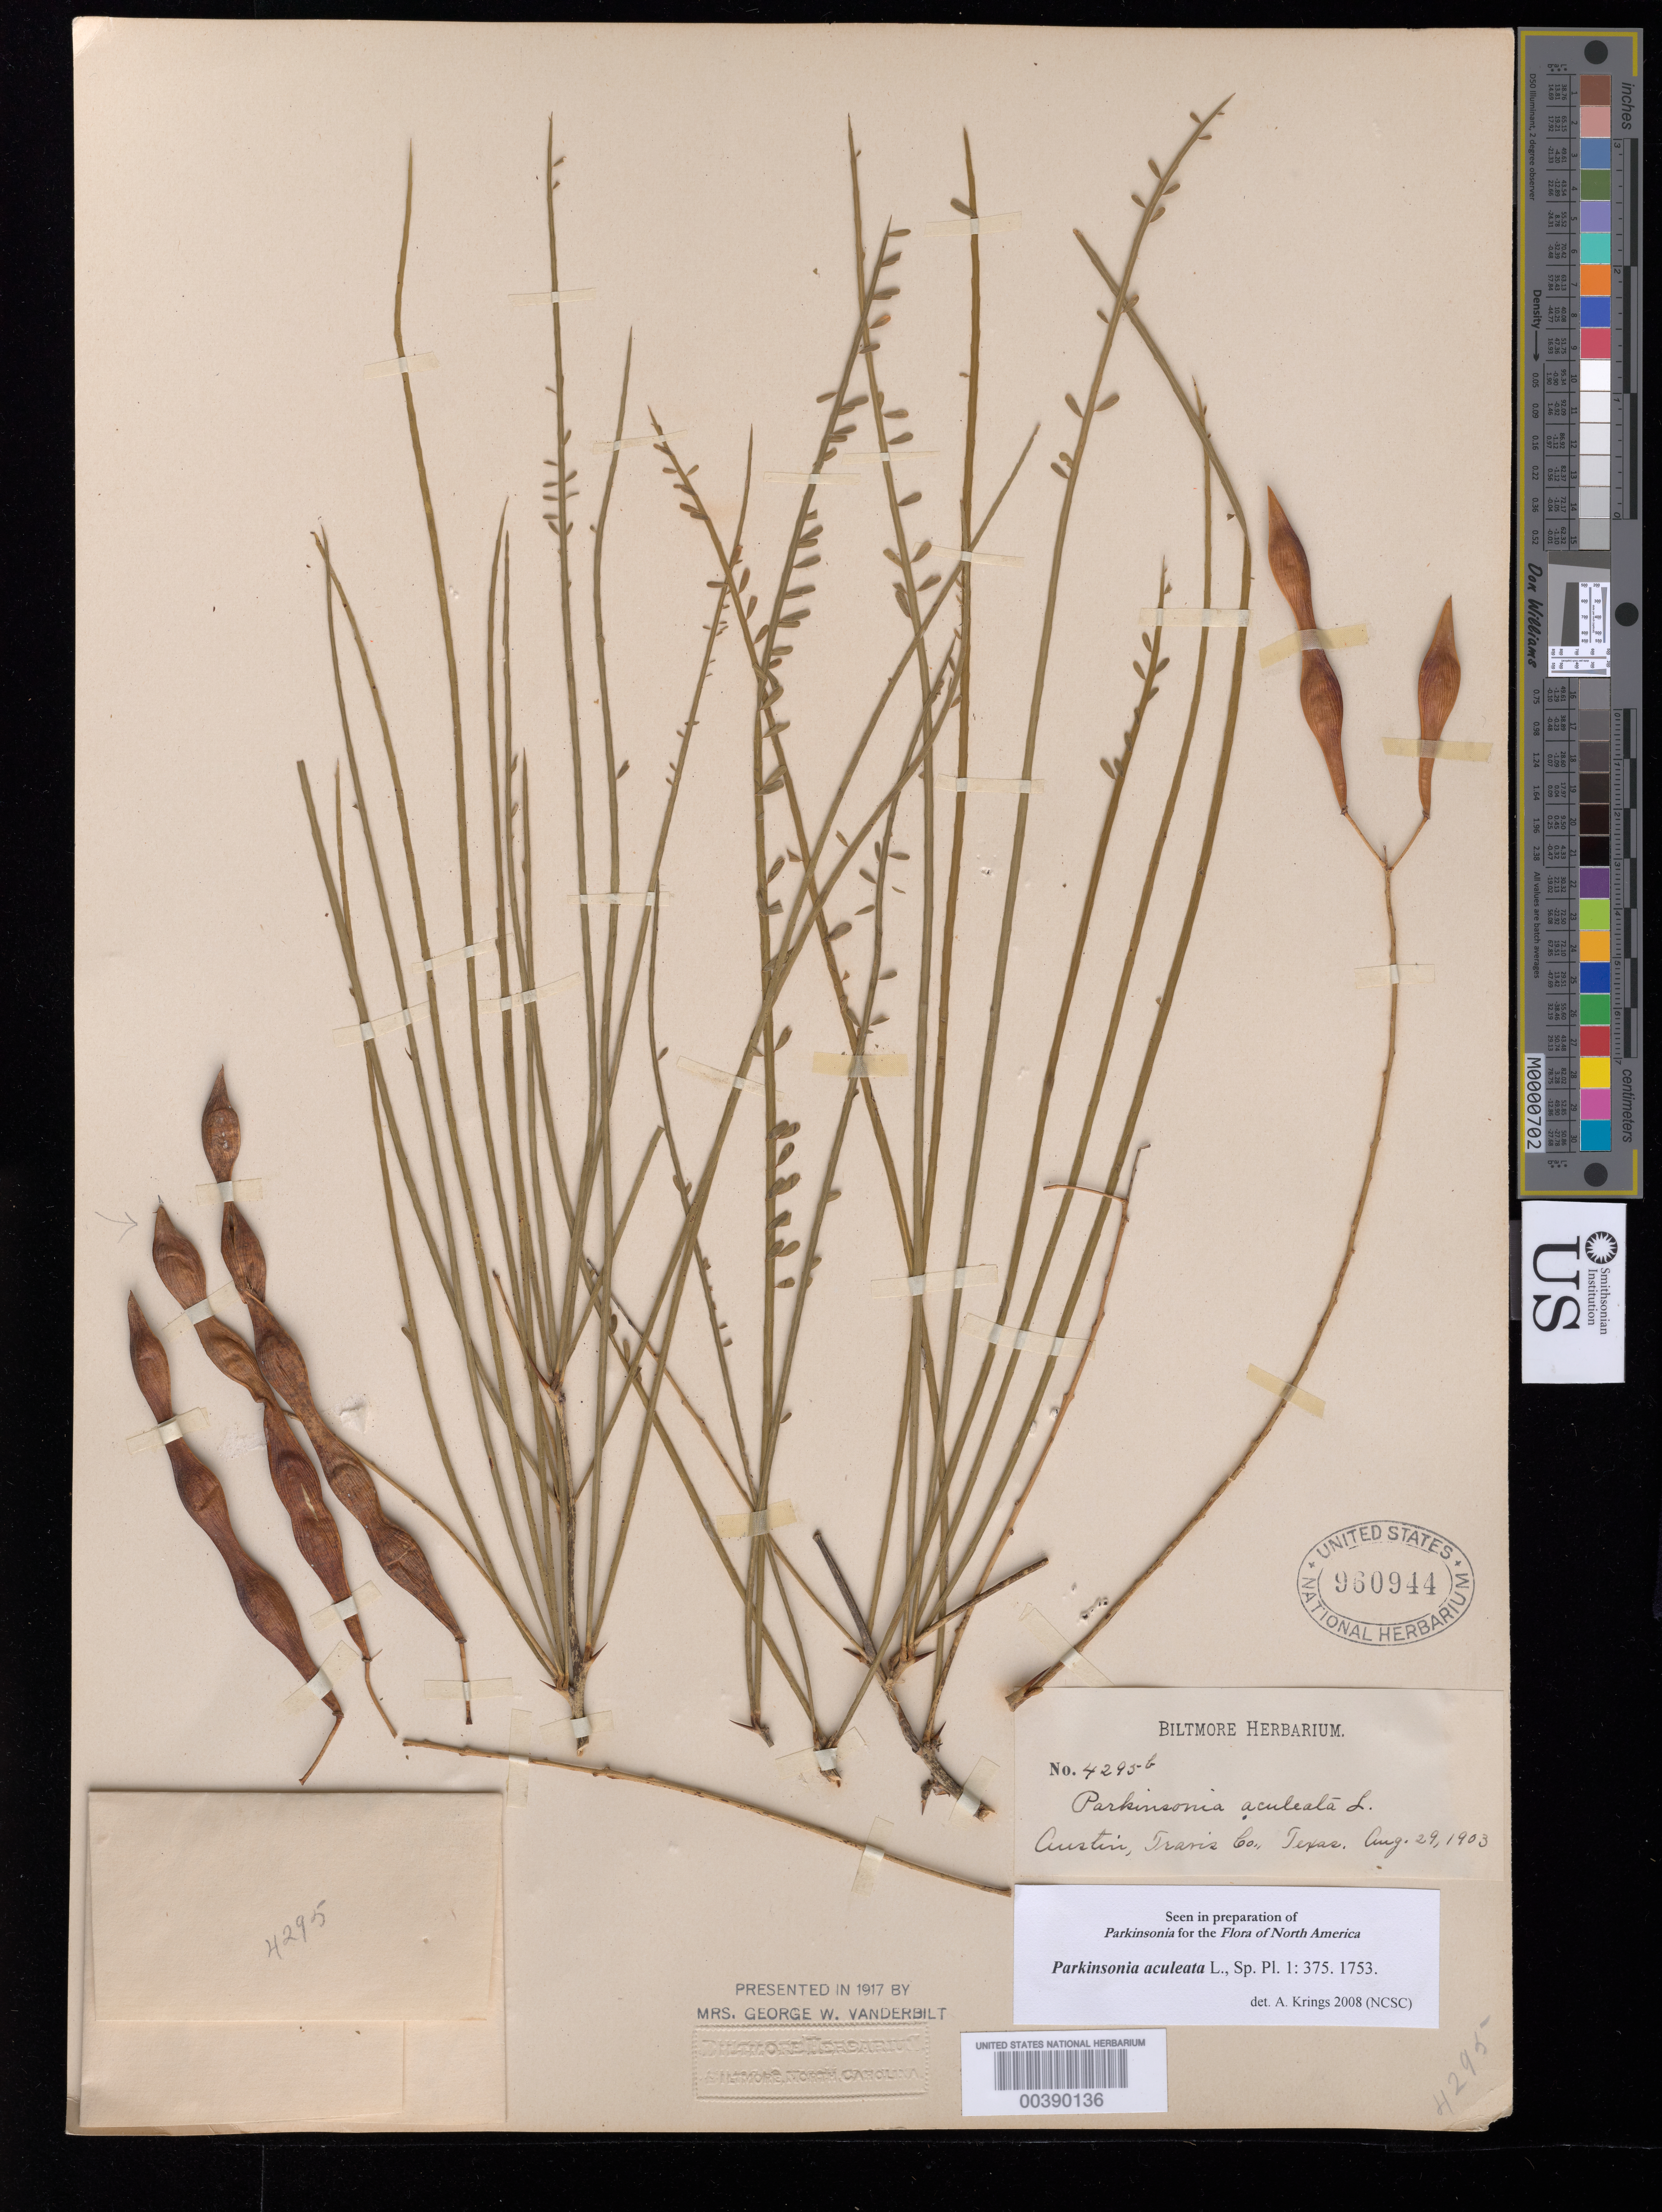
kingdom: Plantae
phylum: Tracheophyta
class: Magnoliopsida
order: Fabales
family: Fabaceae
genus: Parkinsonia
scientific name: Parkinsonia aculeata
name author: L.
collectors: ex herb. Biltmore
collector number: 4295b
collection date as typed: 29 Aug 1903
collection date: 1903-08-29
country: United States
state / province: Texas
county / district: Travis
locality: Austin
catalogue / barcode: US 960944